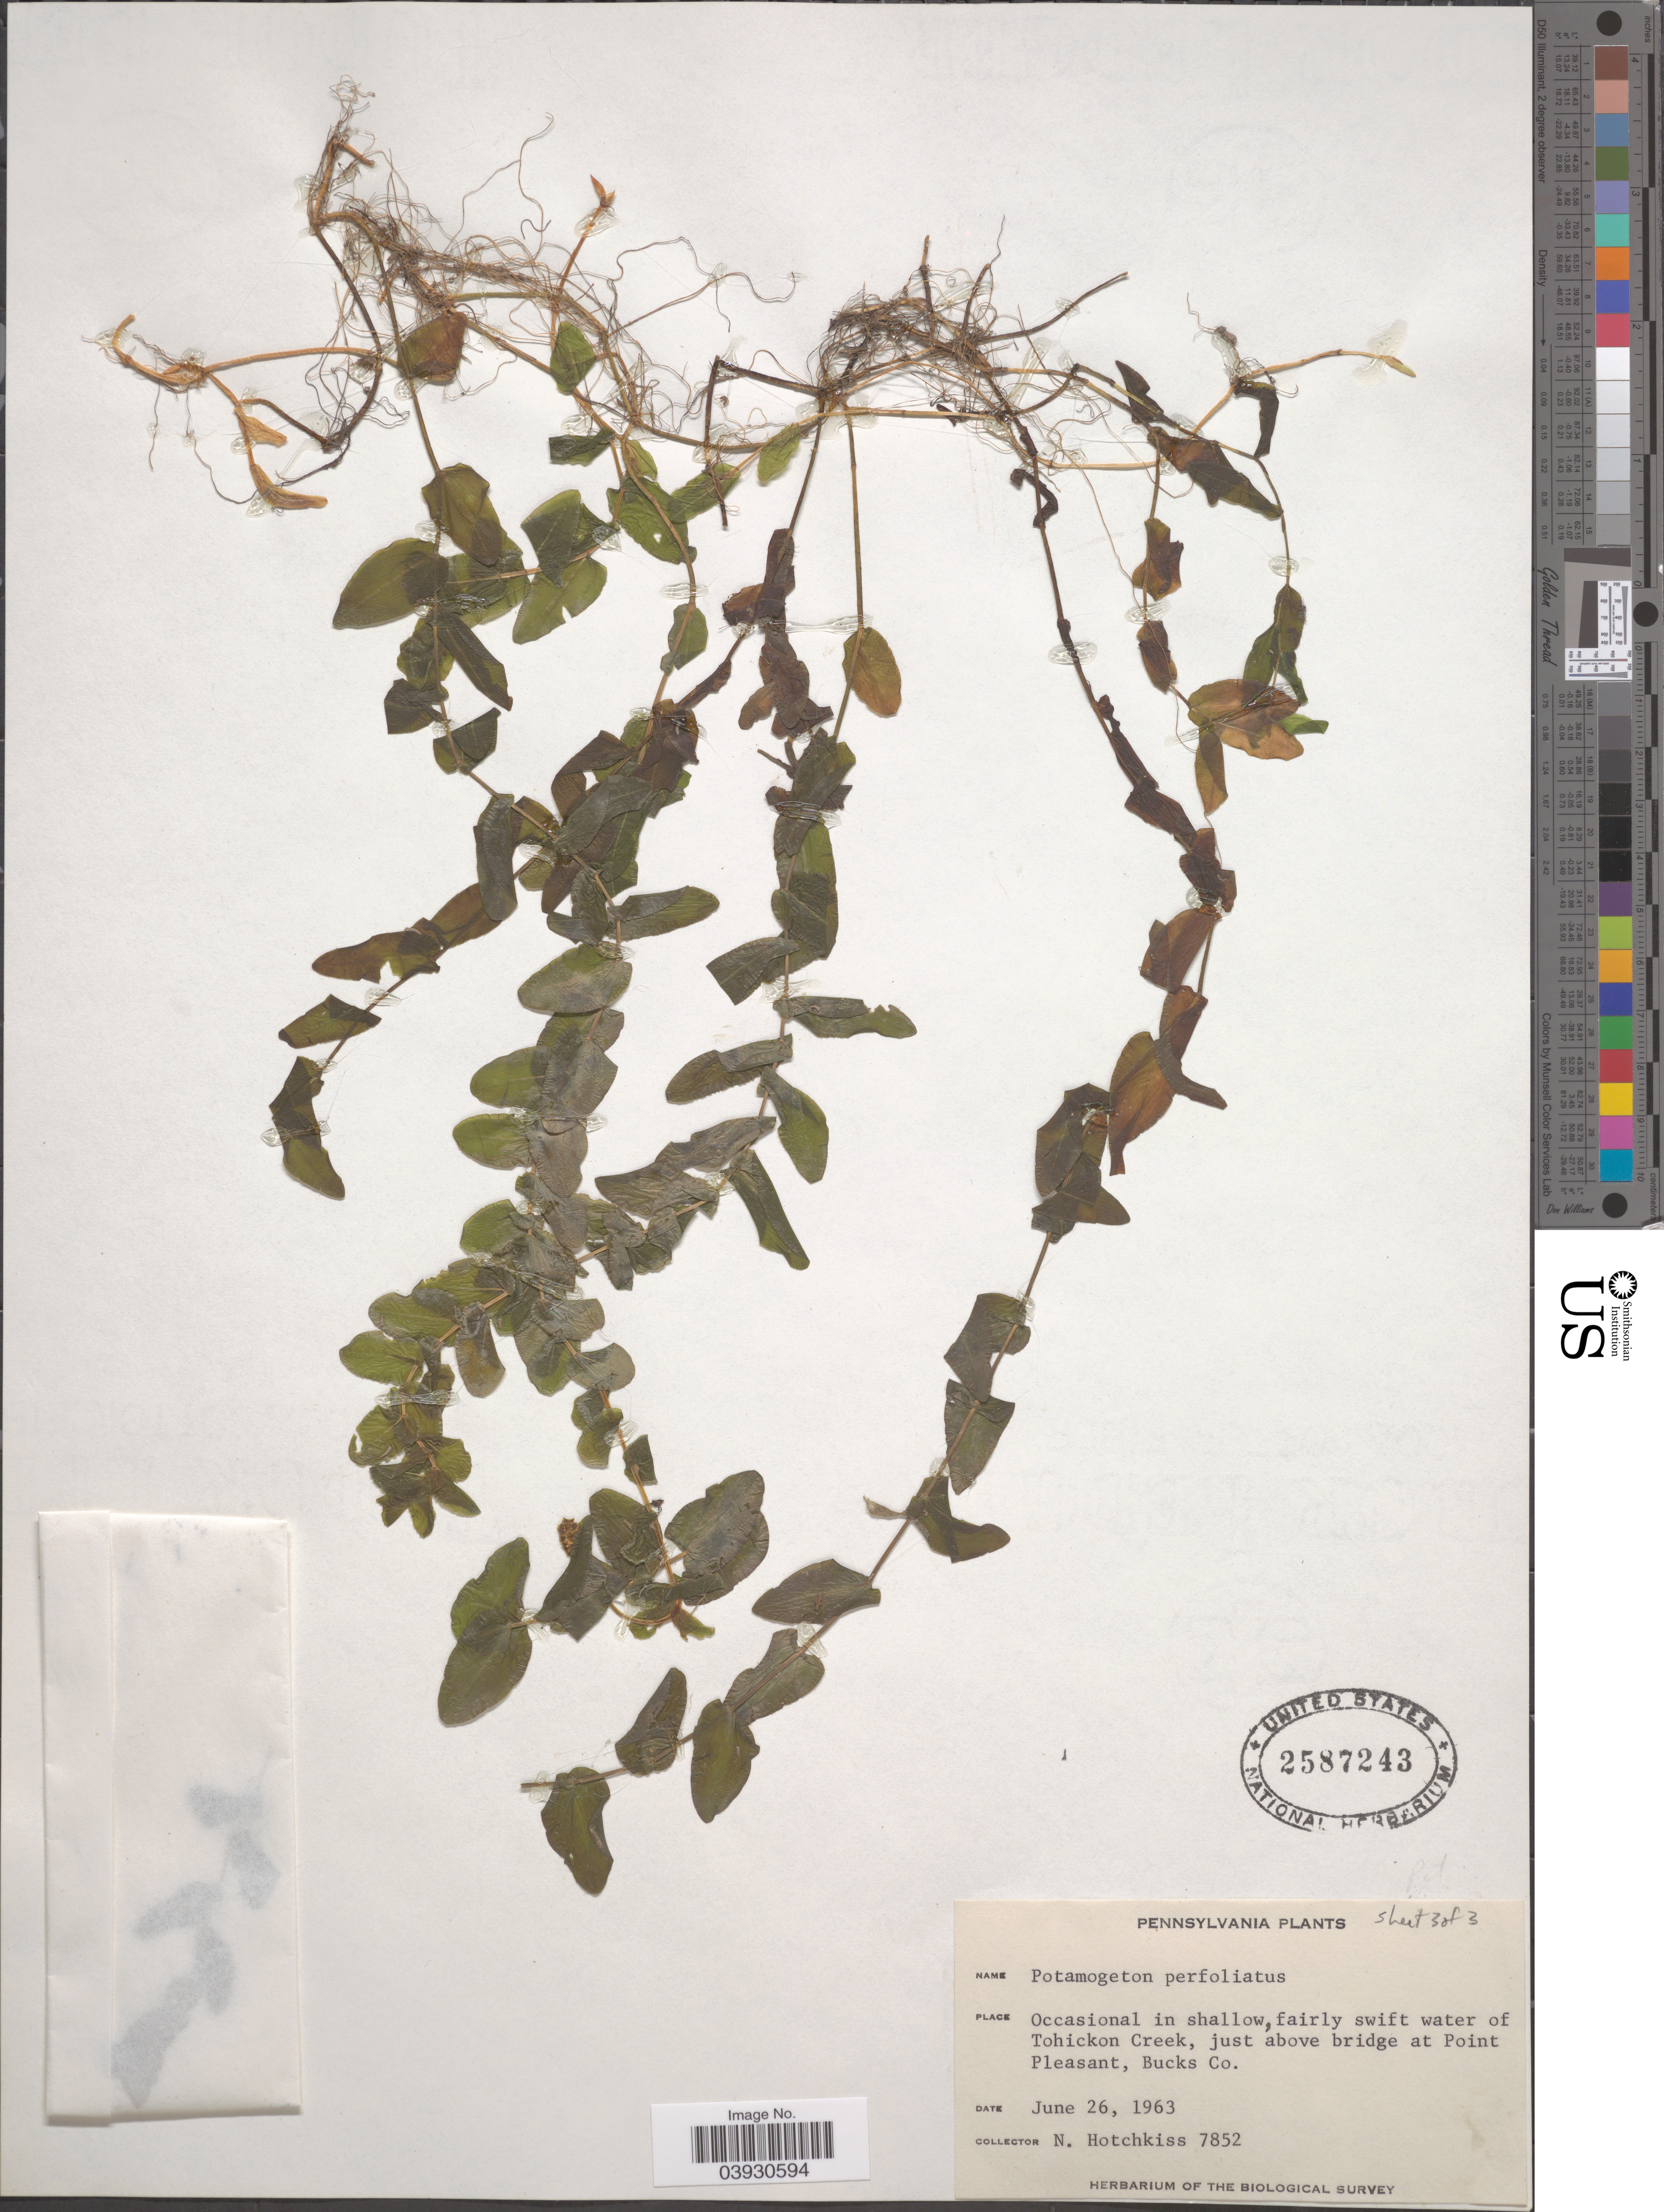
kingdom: Plantae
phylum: Tracheophyta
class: Liliopsida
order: Alismatales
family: Potamogetonaceae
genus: Potamogeton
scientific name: Potamogeton perfoliatus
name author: L.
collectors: N. Hotchkiss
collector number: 7852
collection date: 1963-06-26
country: United States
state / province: Pennsylvania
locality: In shallow, fairly swift water of Tohickon Creek, just above bridge at Point Pleasant, Bucks Co.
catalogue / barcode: US 2587243